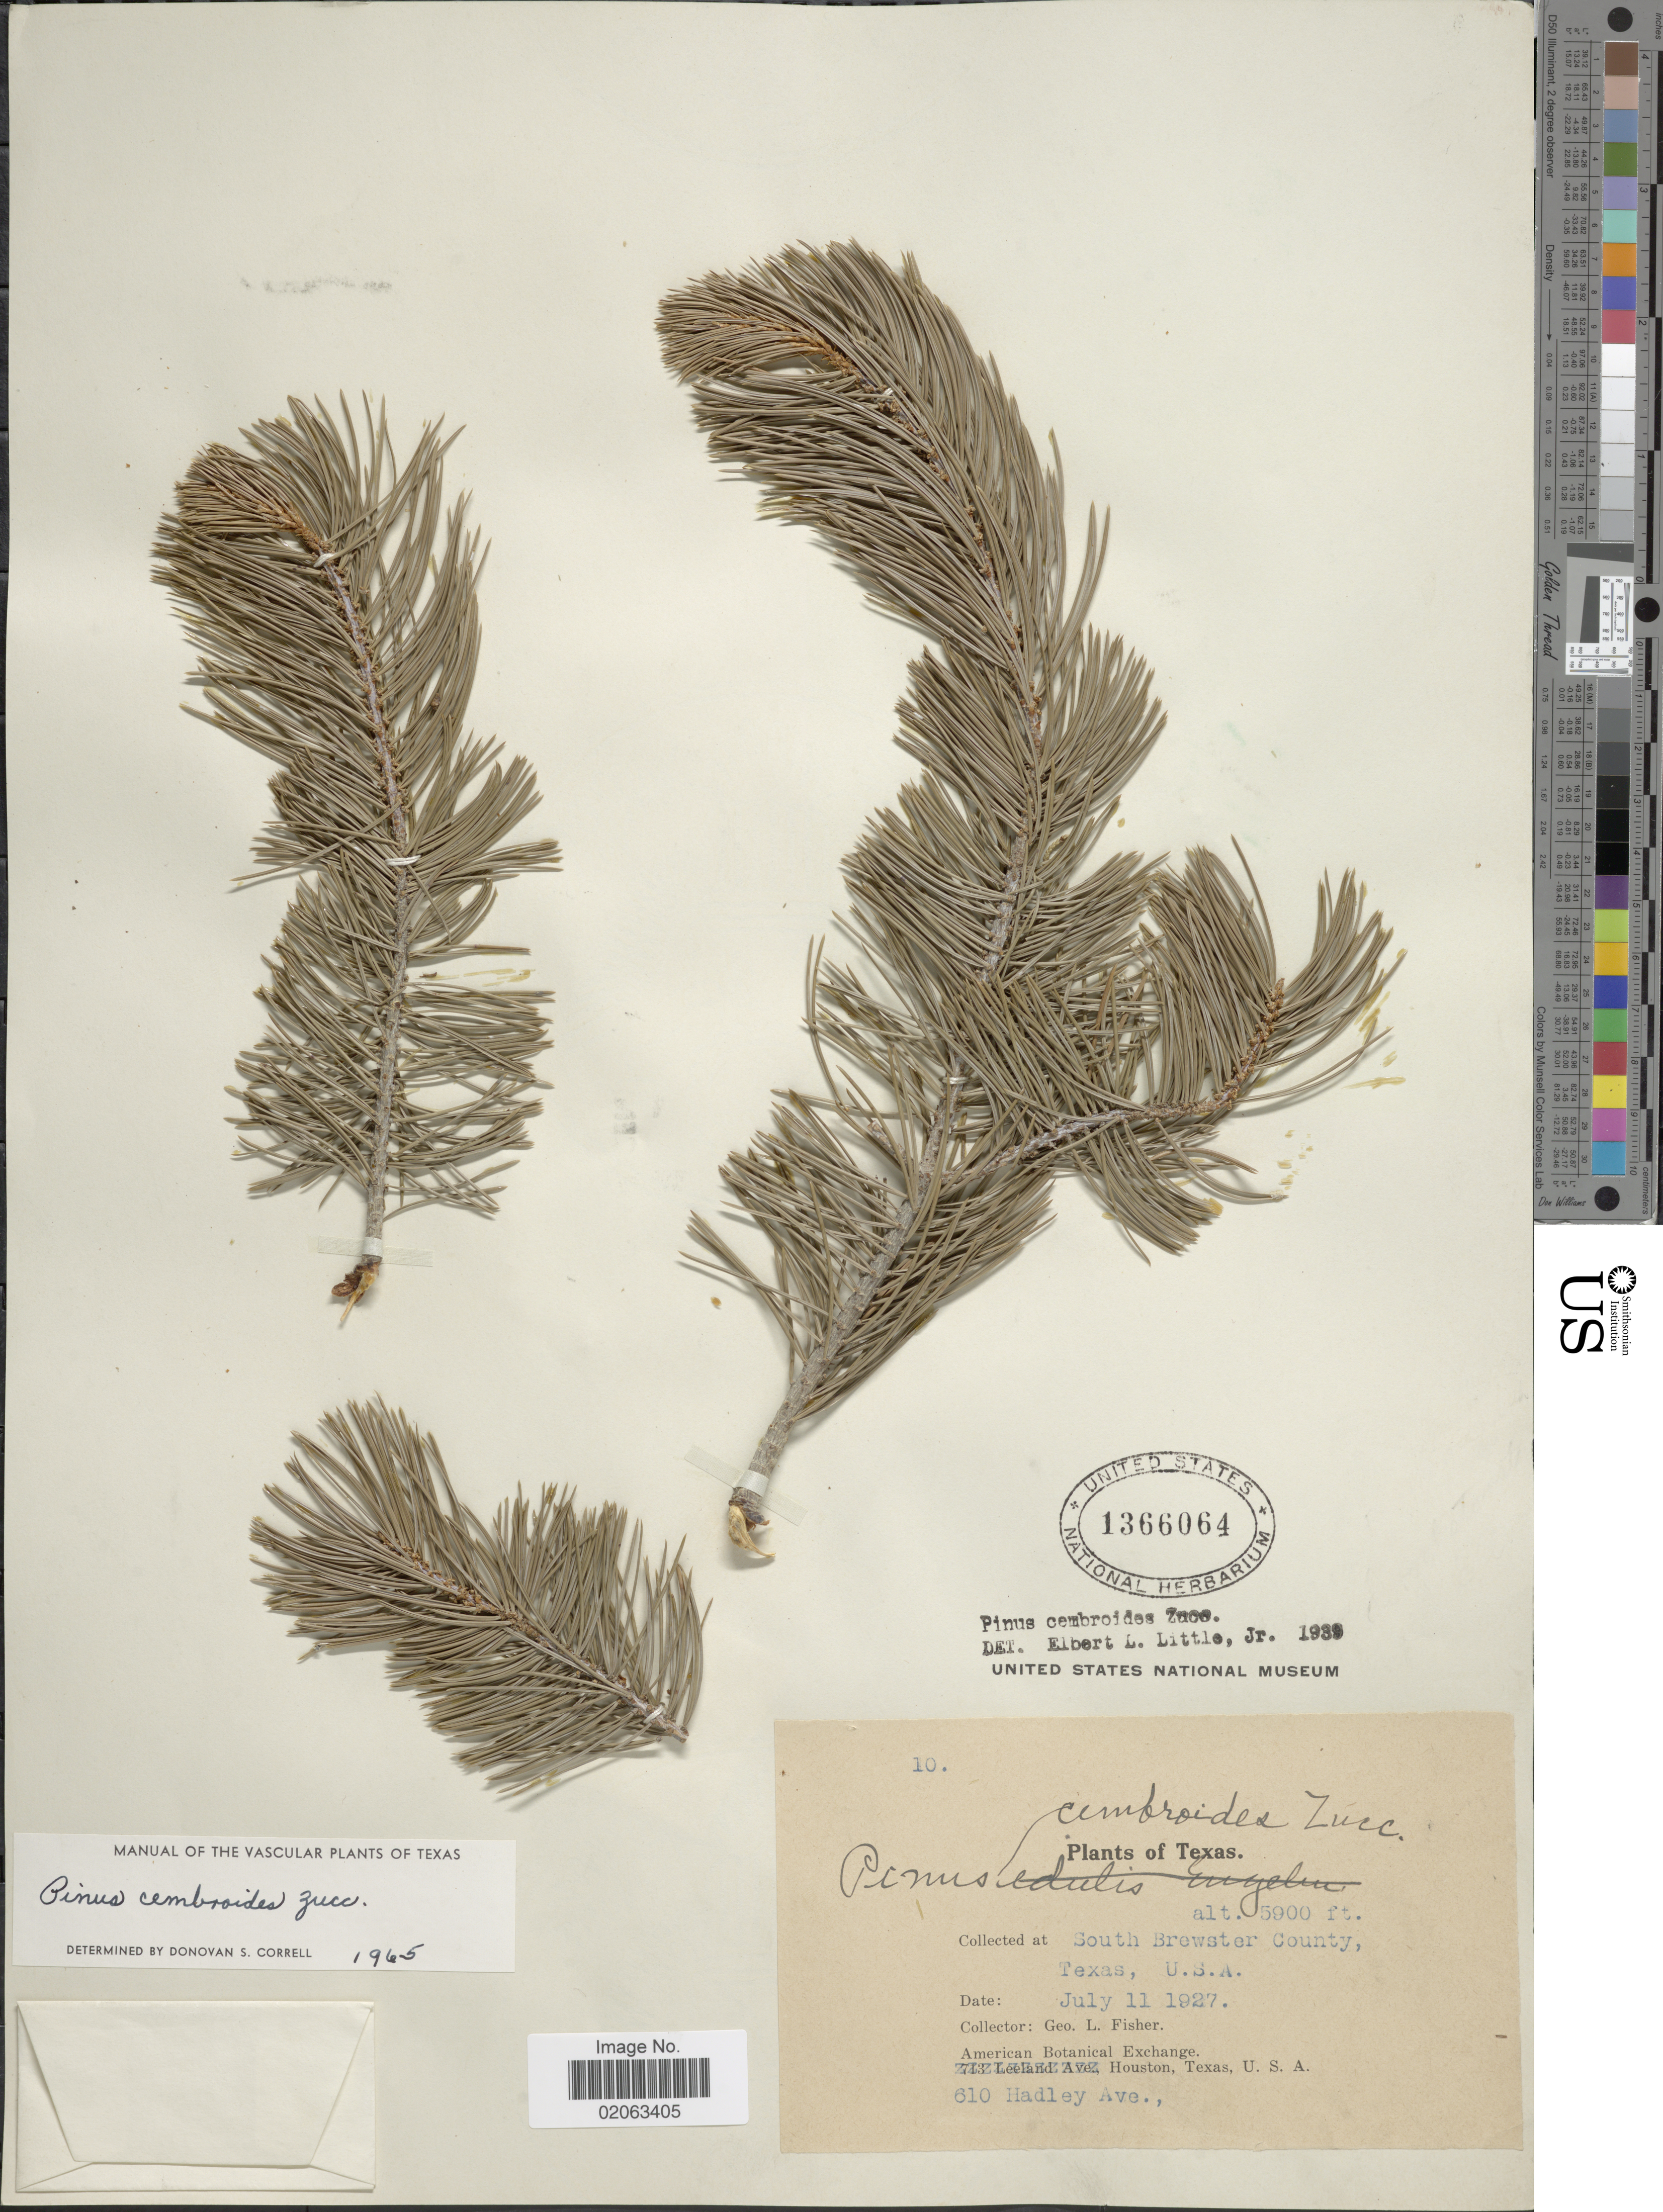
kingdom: Plantae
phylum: Tracheophyta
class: Pinopsida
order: Pinales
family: Pinaceae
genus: Pinus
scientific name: Pinus cembroides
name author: Zucc.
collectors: G. L. Fisher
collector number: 10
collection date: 1927-07-11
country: United States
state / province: Texas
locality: South Brewster County, Texas, U.S.A.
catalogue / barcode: US 1366064